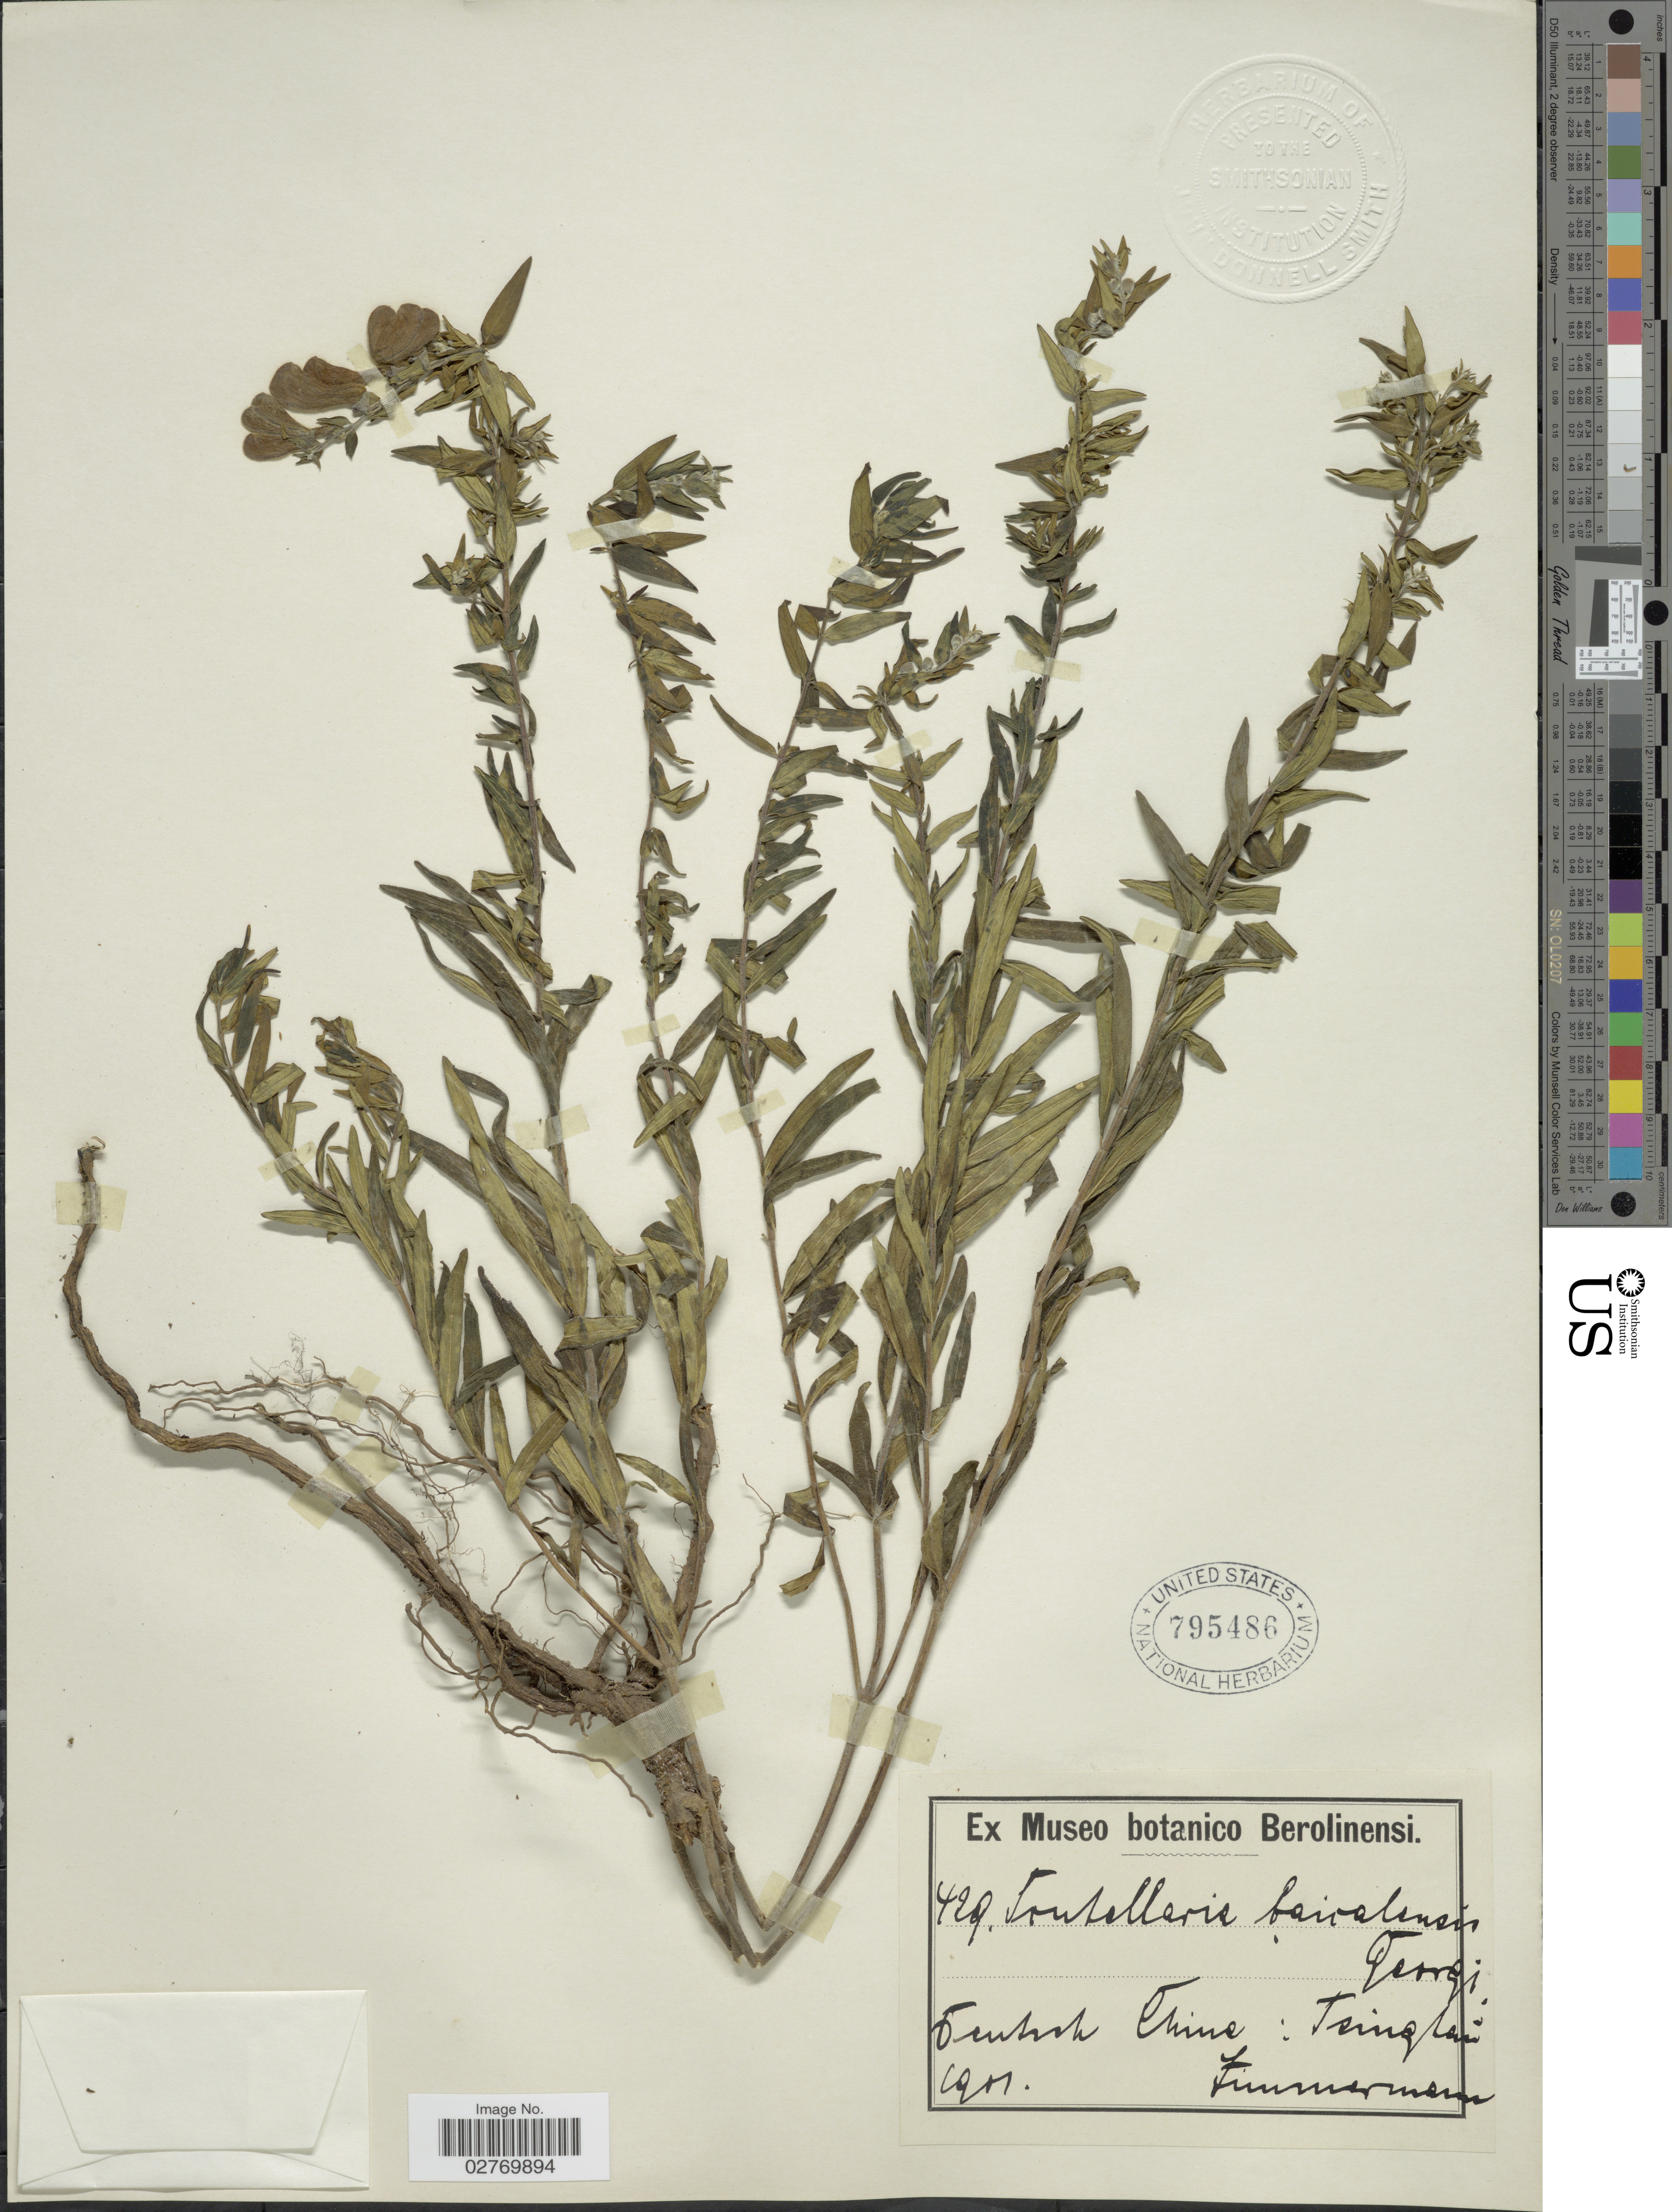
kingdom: Plantae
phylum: Tracheophyta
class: Magnoliopsida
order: Lamiales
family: Lamiaceae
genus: Scutellaria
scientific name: Scutellaria baicalensis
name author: Georgi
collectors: -. Zimmermann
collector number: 429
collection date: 1901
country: China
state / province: Qinghai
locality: Deutsch China, Tsinghai.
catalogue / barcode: US 795486